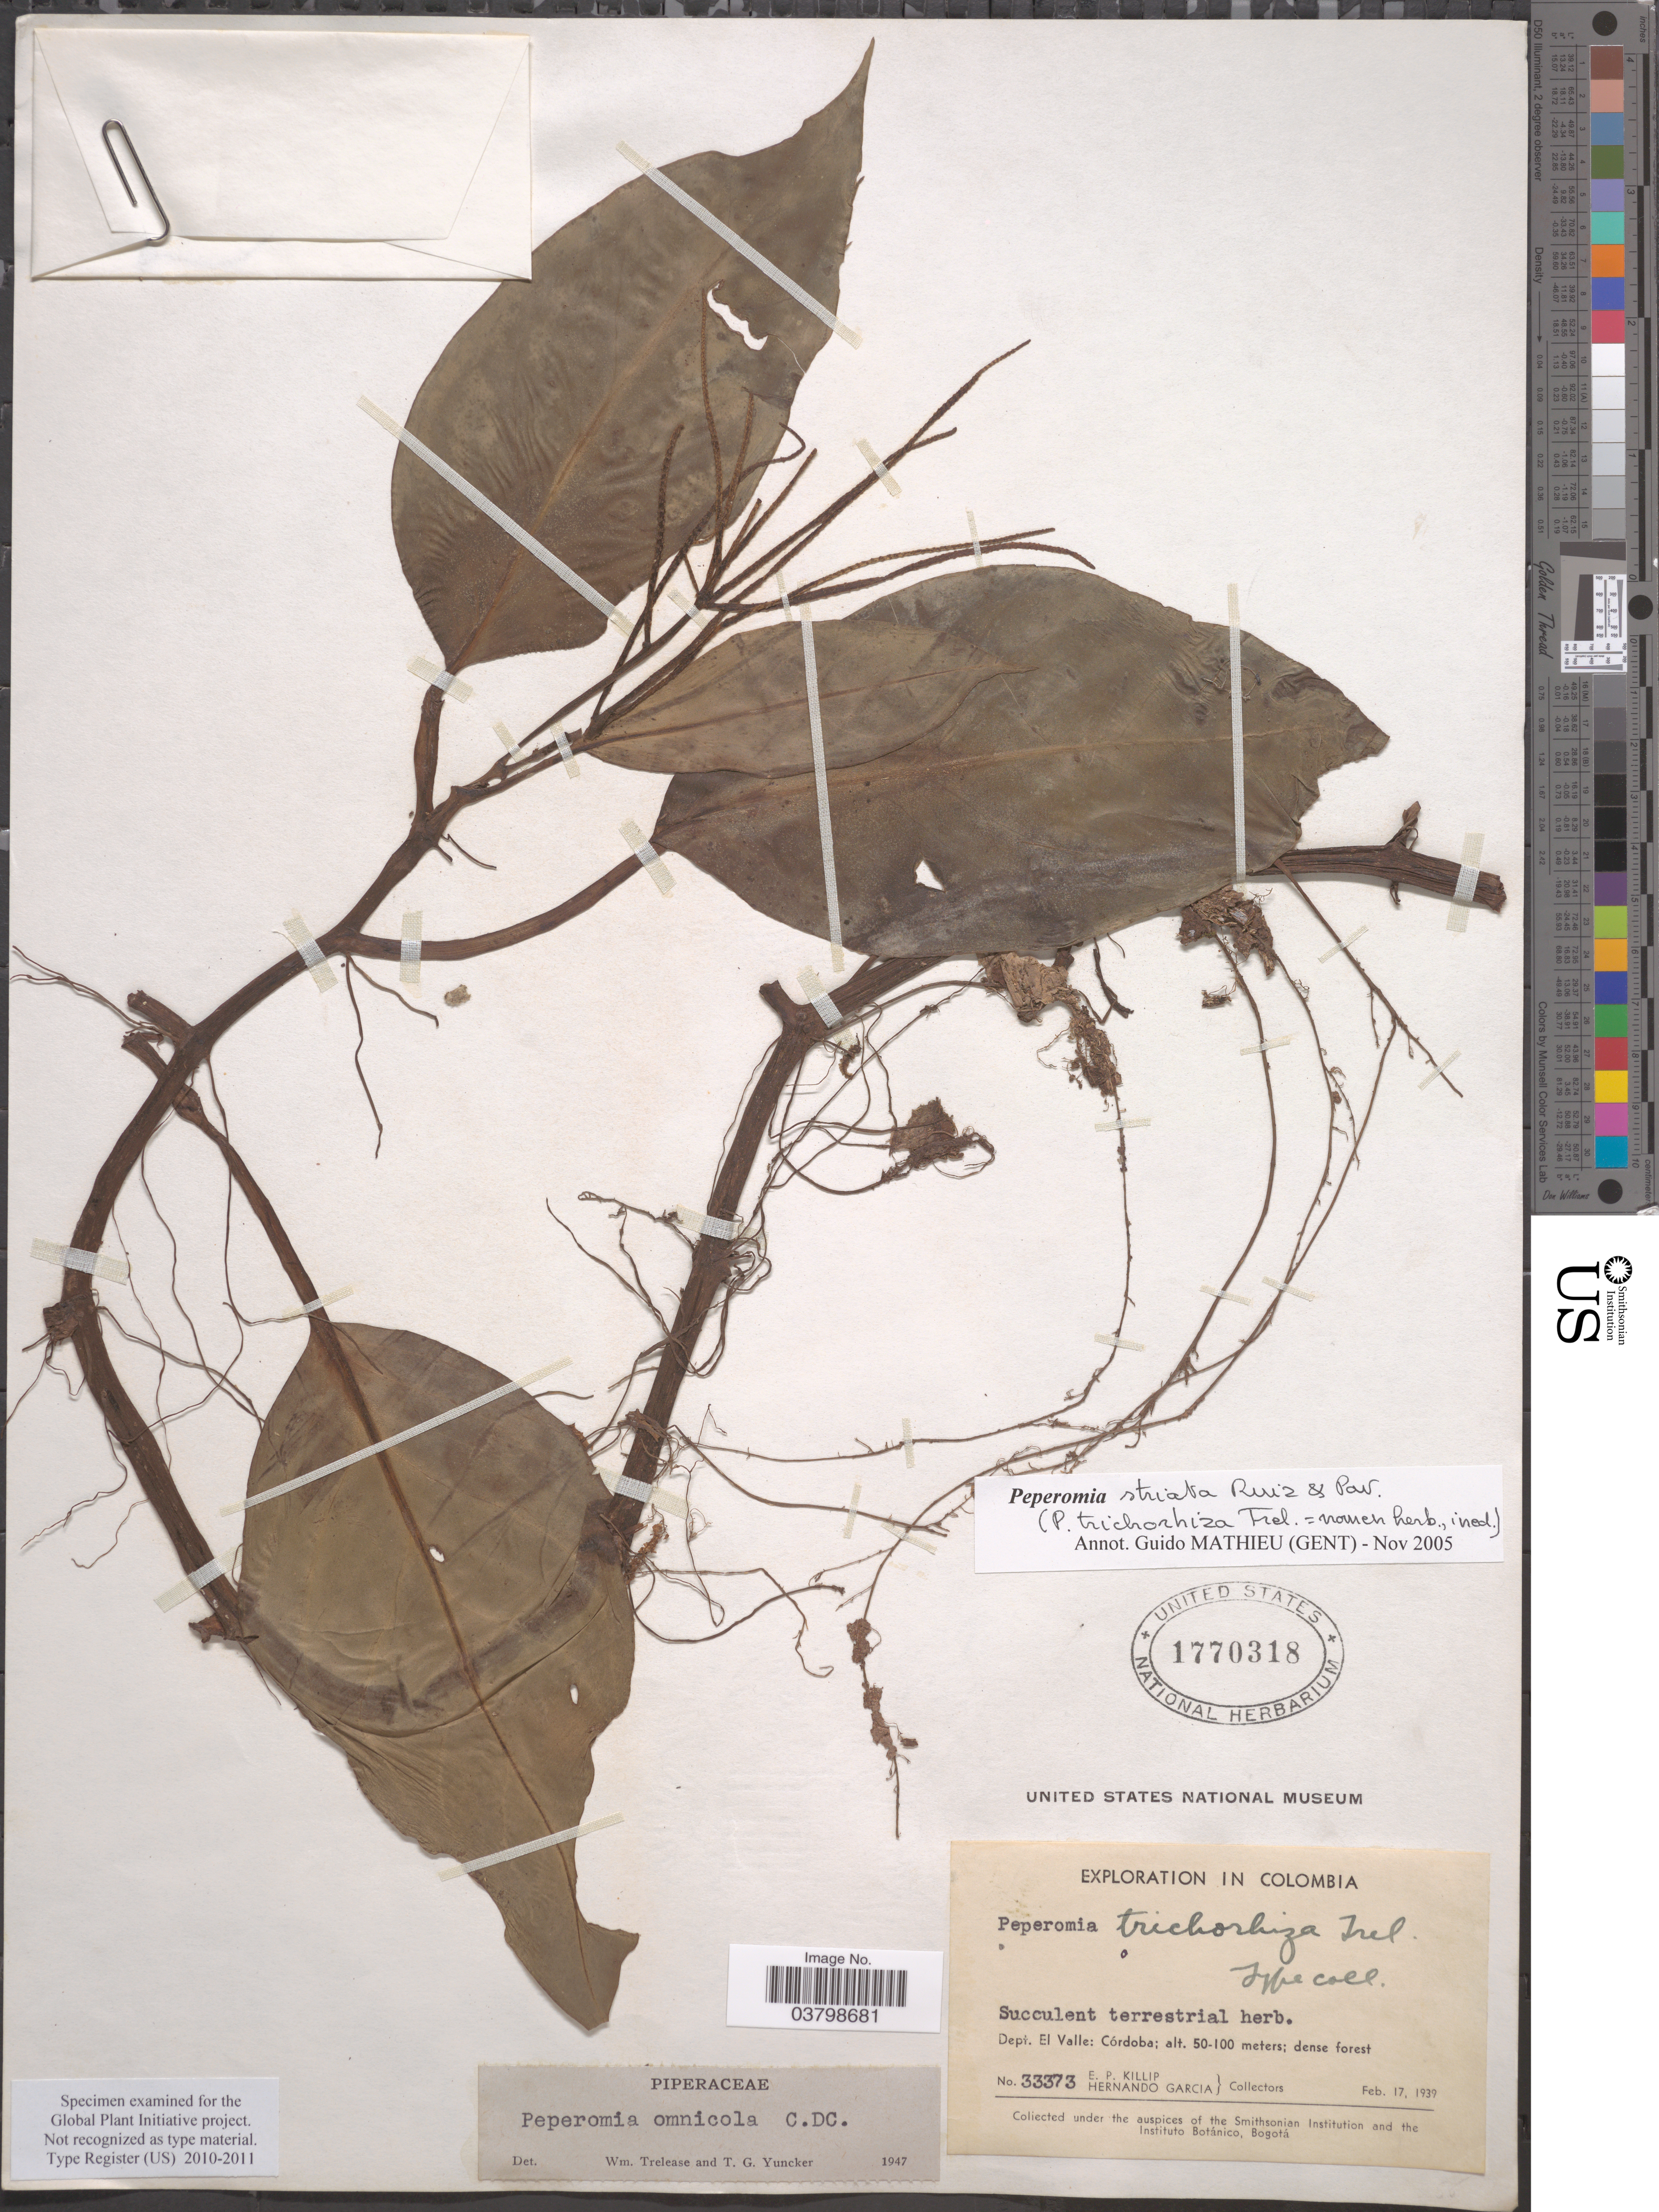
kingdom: Plantae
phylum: Tracheophyta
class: Magnoliopsida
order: Piperales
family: Piperaceae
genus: Peperomia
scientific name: Peperomia striata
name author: Ruiz & Pav.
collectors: E. P. Killip & H. Garcia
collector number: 33373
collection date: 1939-02-17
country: Colombia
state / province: Valle del Cauca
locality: Dept. El Valle: Córdoba.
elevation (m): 50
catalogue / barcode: US 1770318